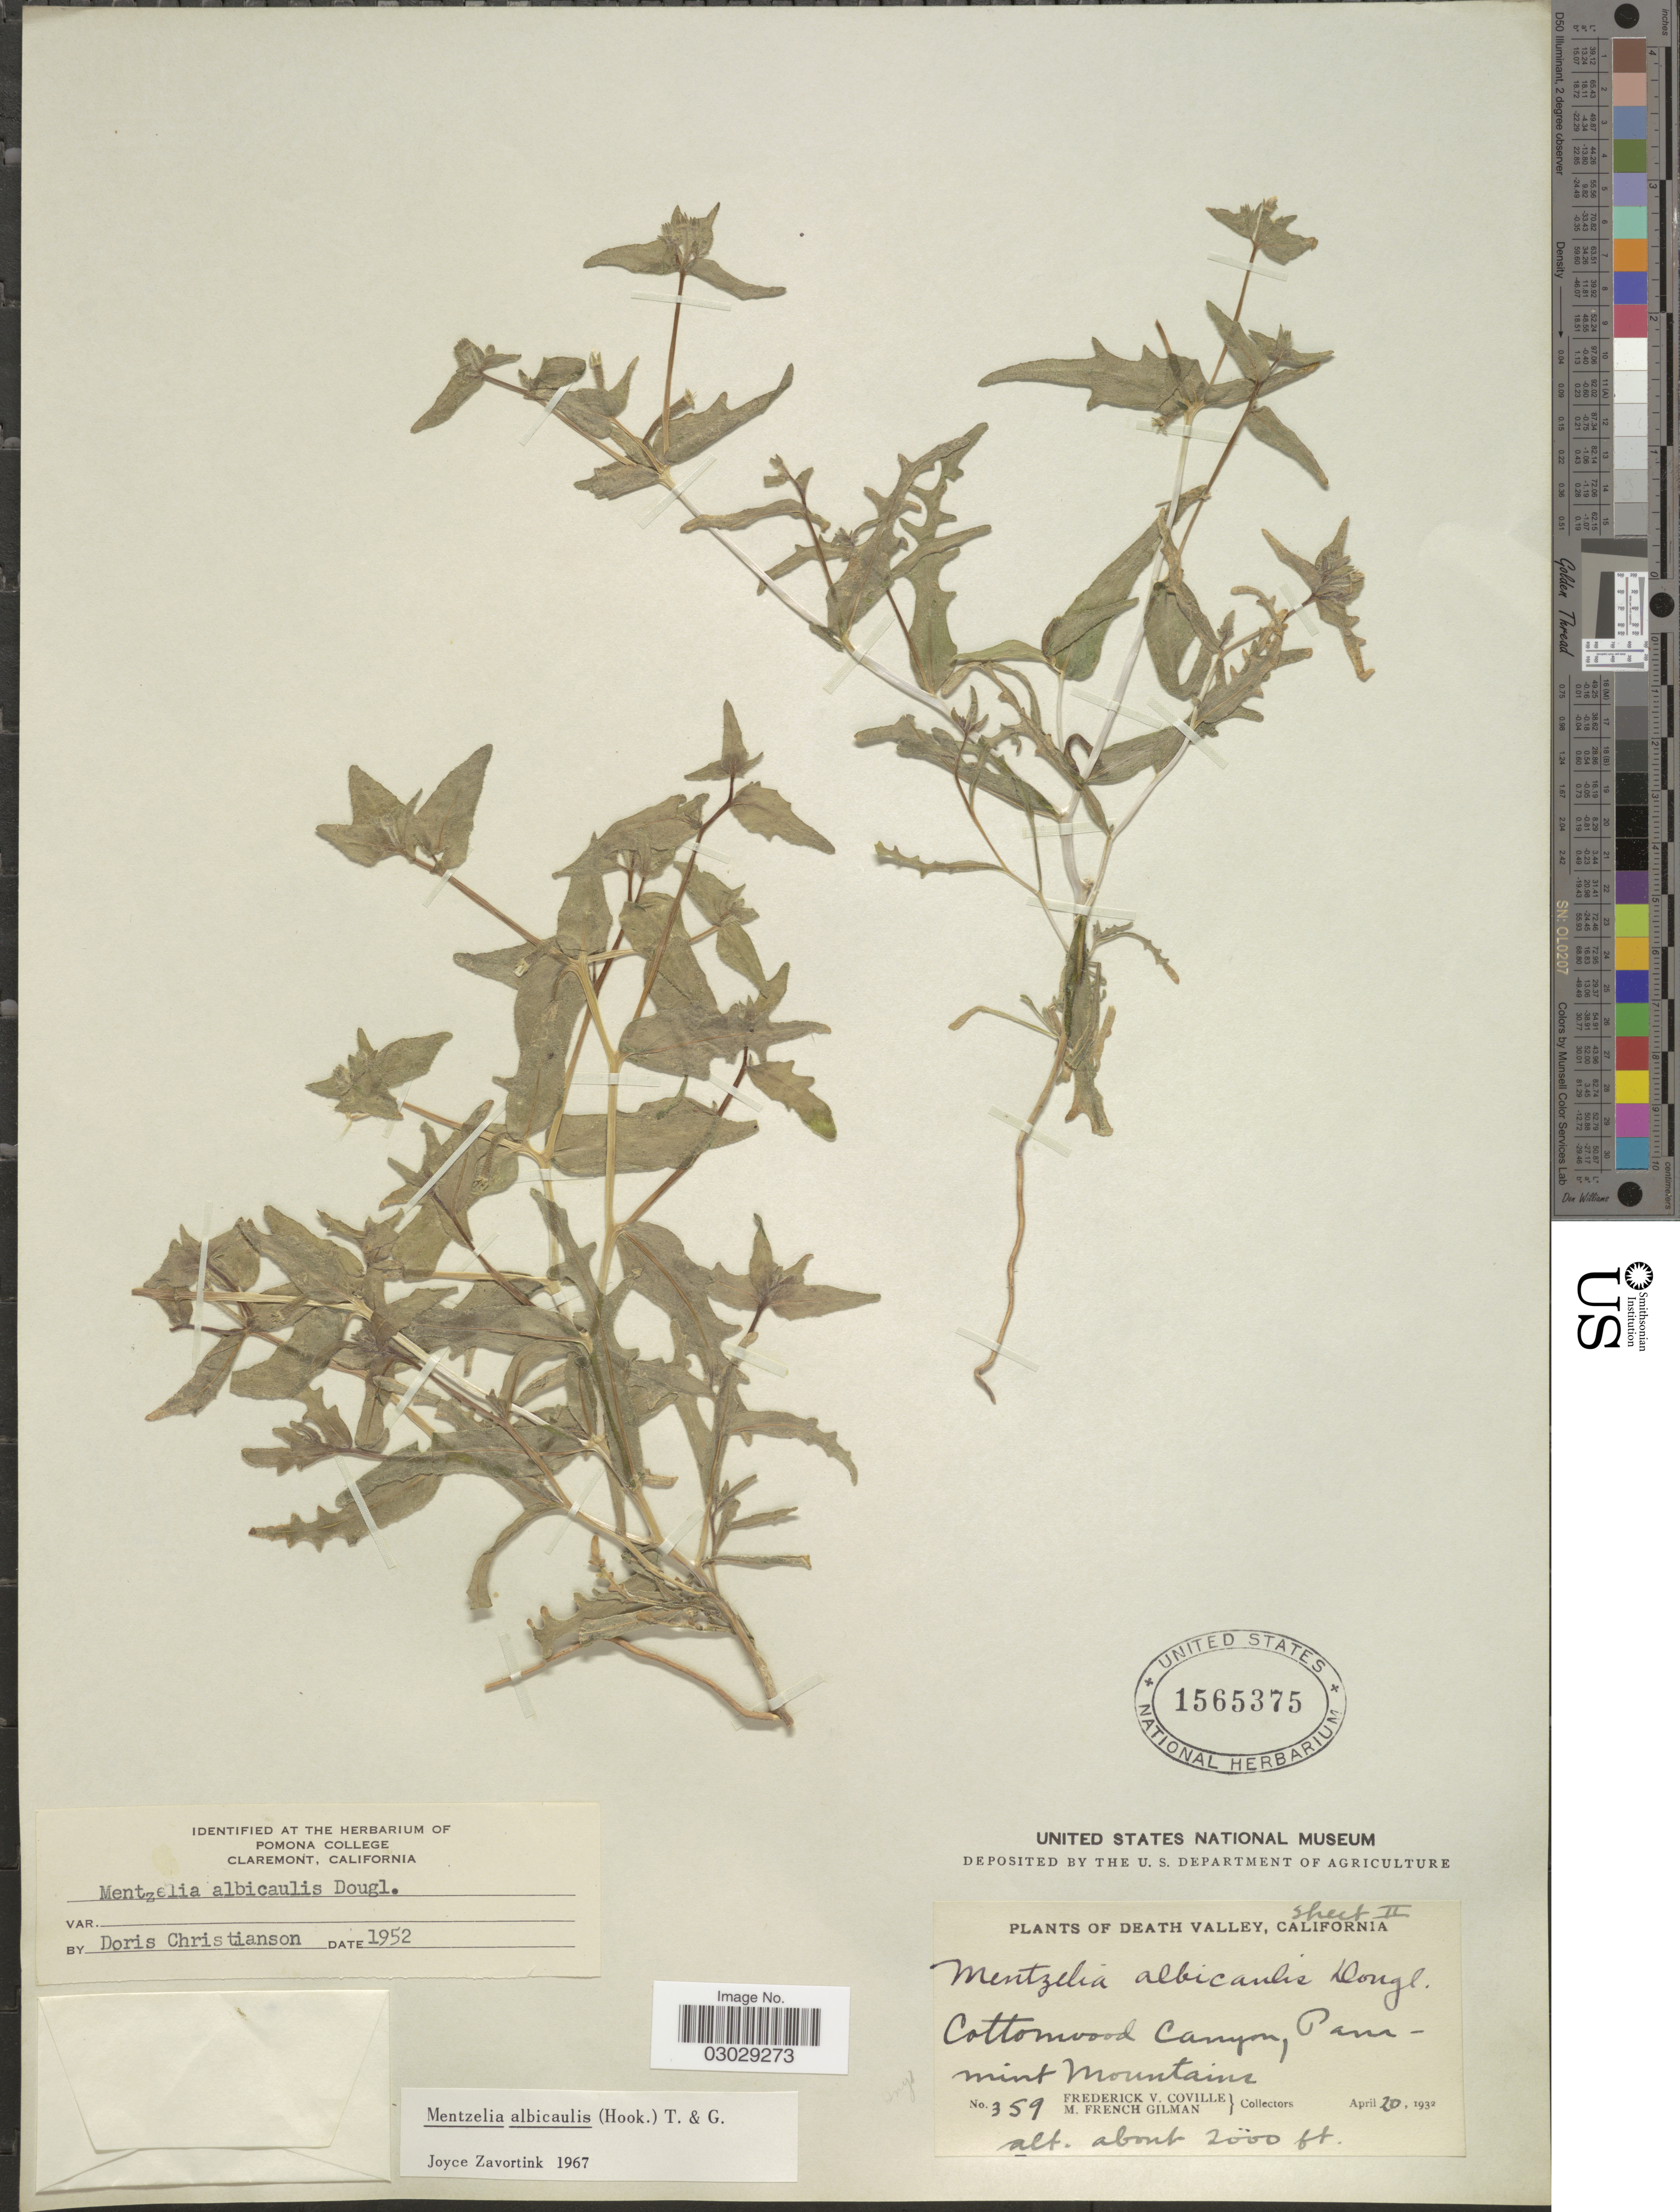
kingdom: Plantae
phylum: Tracheophyta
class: Magnoliopsida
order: Cornales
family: Loasaceae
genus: Mentzelia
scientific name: Mentzelia albicaulis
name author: (Douglas ex Hook.) Douglas ex Torr. & A. Gray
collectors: F. V. Coville & M. F. Gilman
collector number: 359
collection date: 1932-04-20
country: United States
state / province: California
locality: Death Valley. Cottonwood Canyon, Panamint Mountains. Inyo.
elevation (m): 610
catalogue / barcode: US 1565375